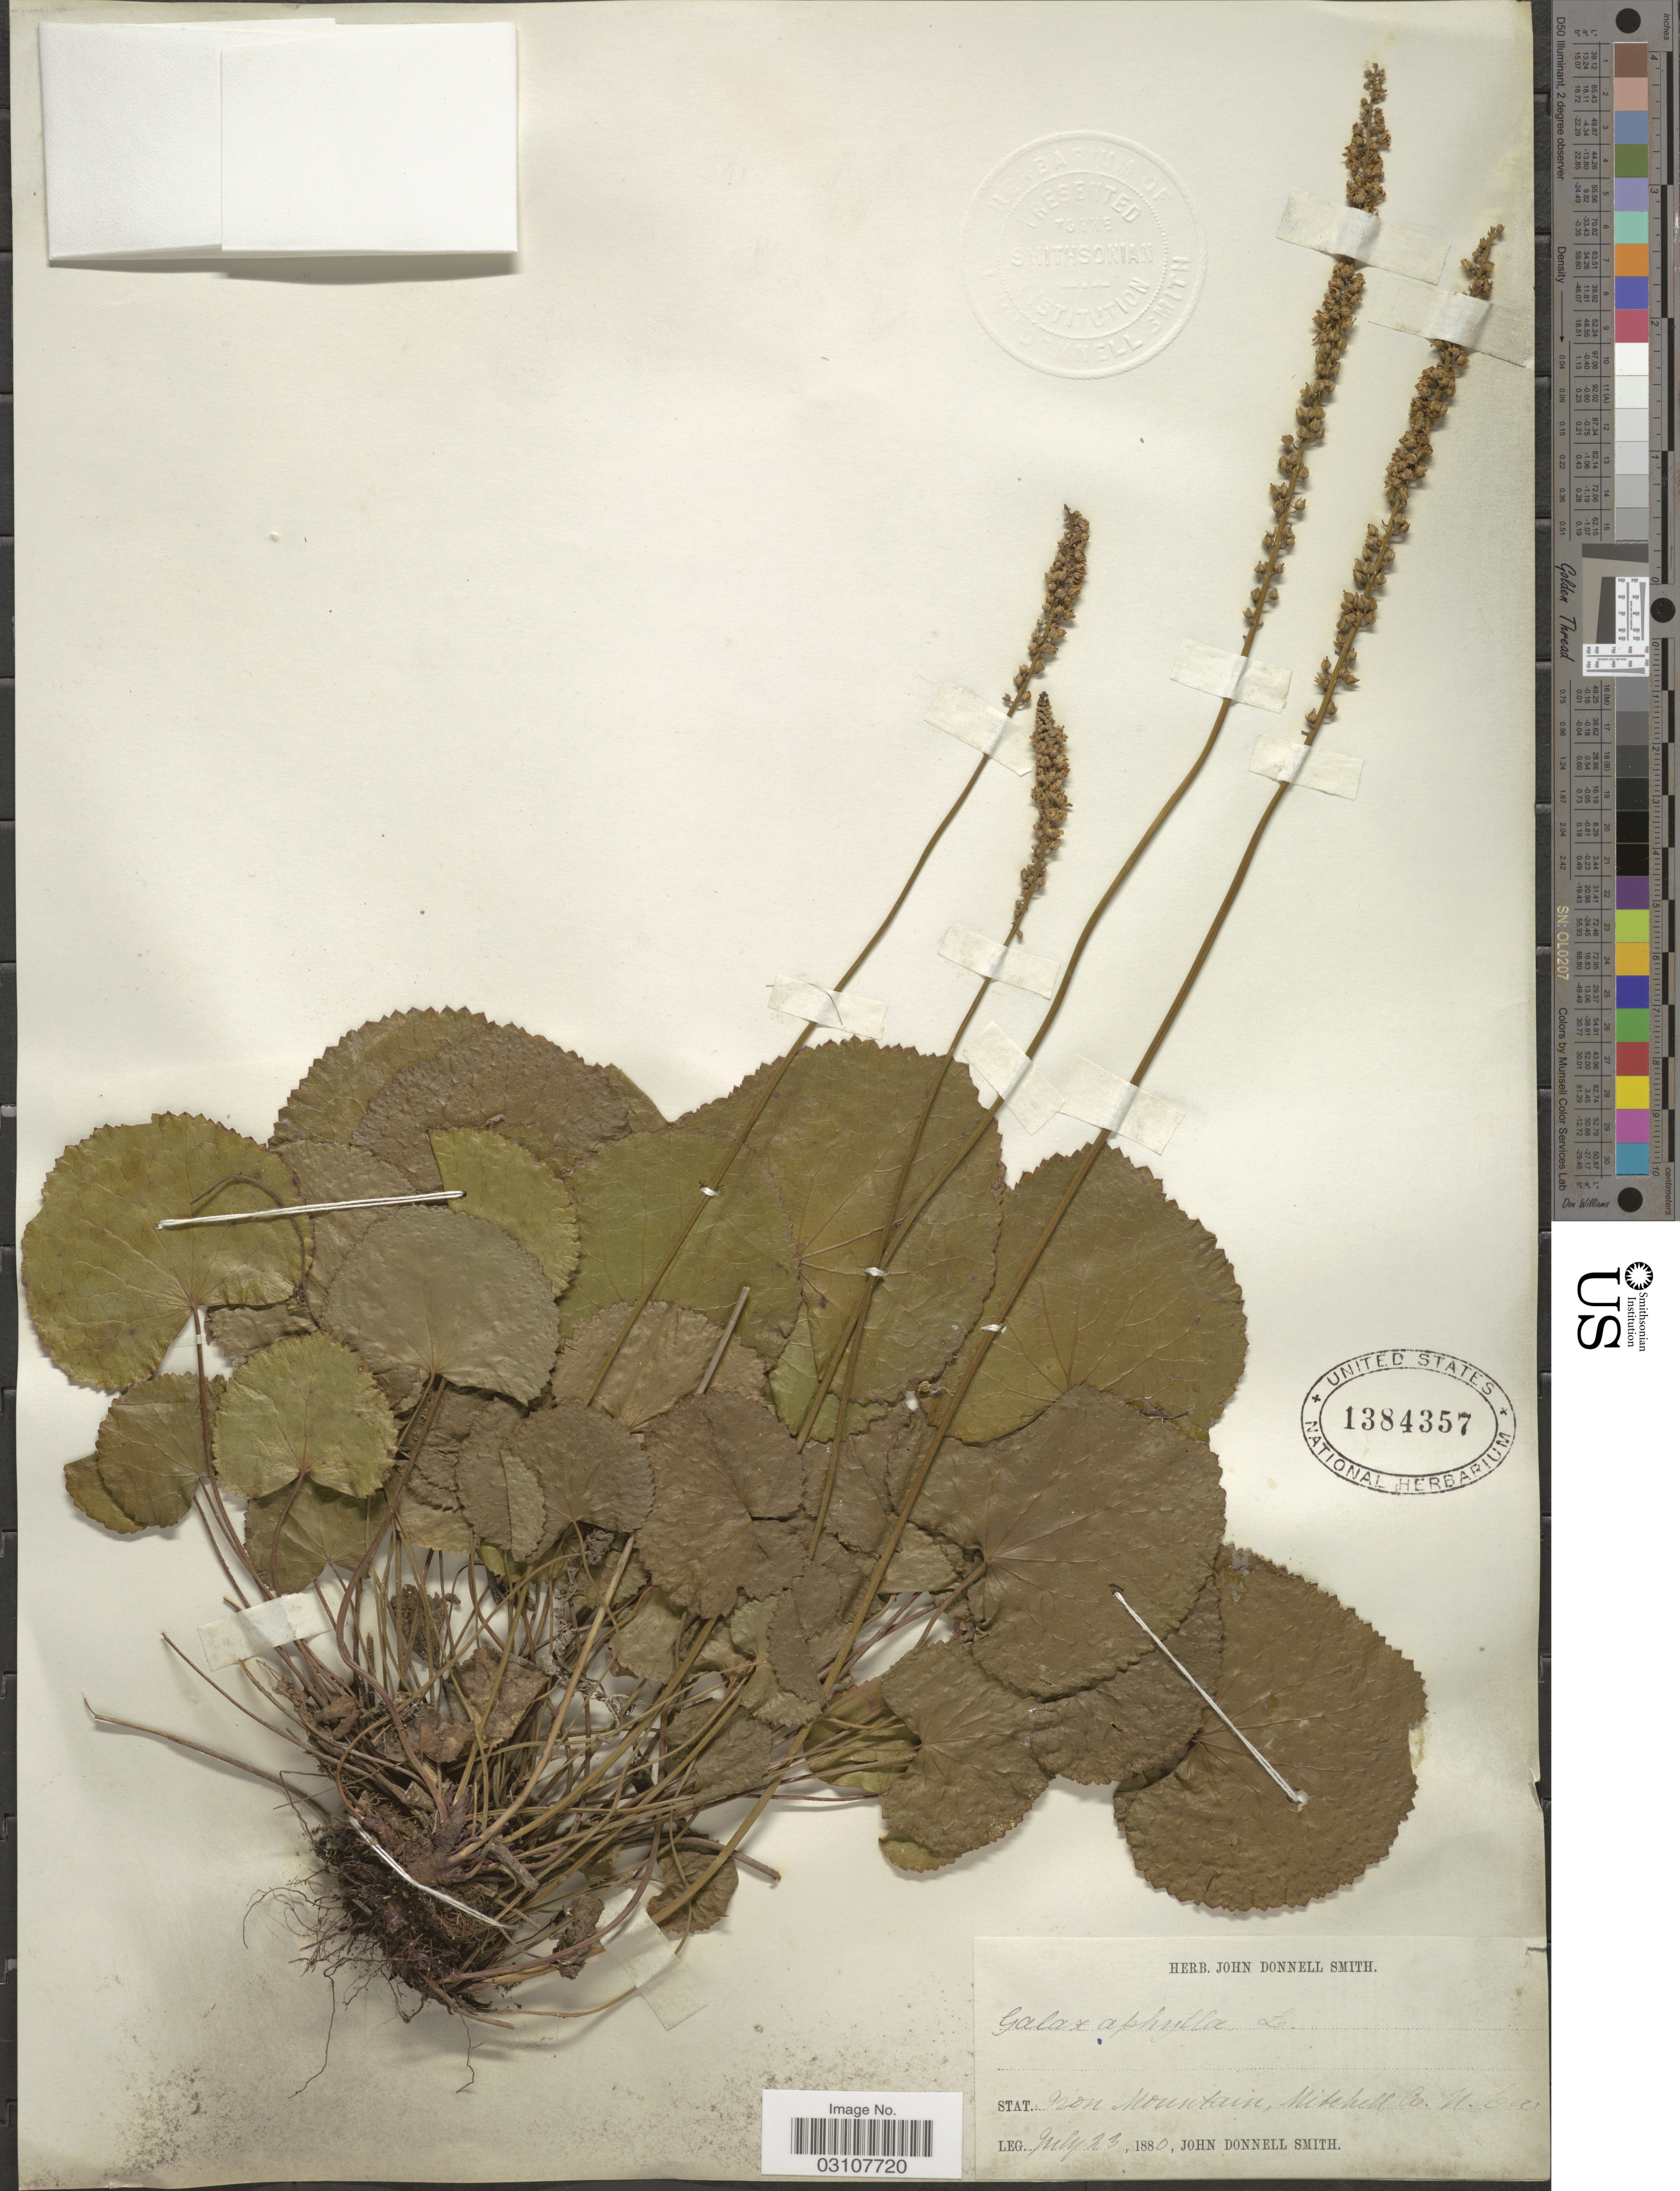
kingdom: Plantae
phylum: Tracheophyta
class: Magnoliopsida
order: Ericales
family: Diapensiaceae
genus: Galax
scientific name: Galax urceolata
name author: (Poir.) Brummitt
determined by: Gaynor, Michelle L., (FLAS), University of Florida (UNITED STATES)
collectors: J. Donnell Smith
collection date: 1880-07-23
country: United States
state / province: North Carolina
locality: Stat. Iron Mountain, Mitchell Co.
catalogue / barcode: US 1384357